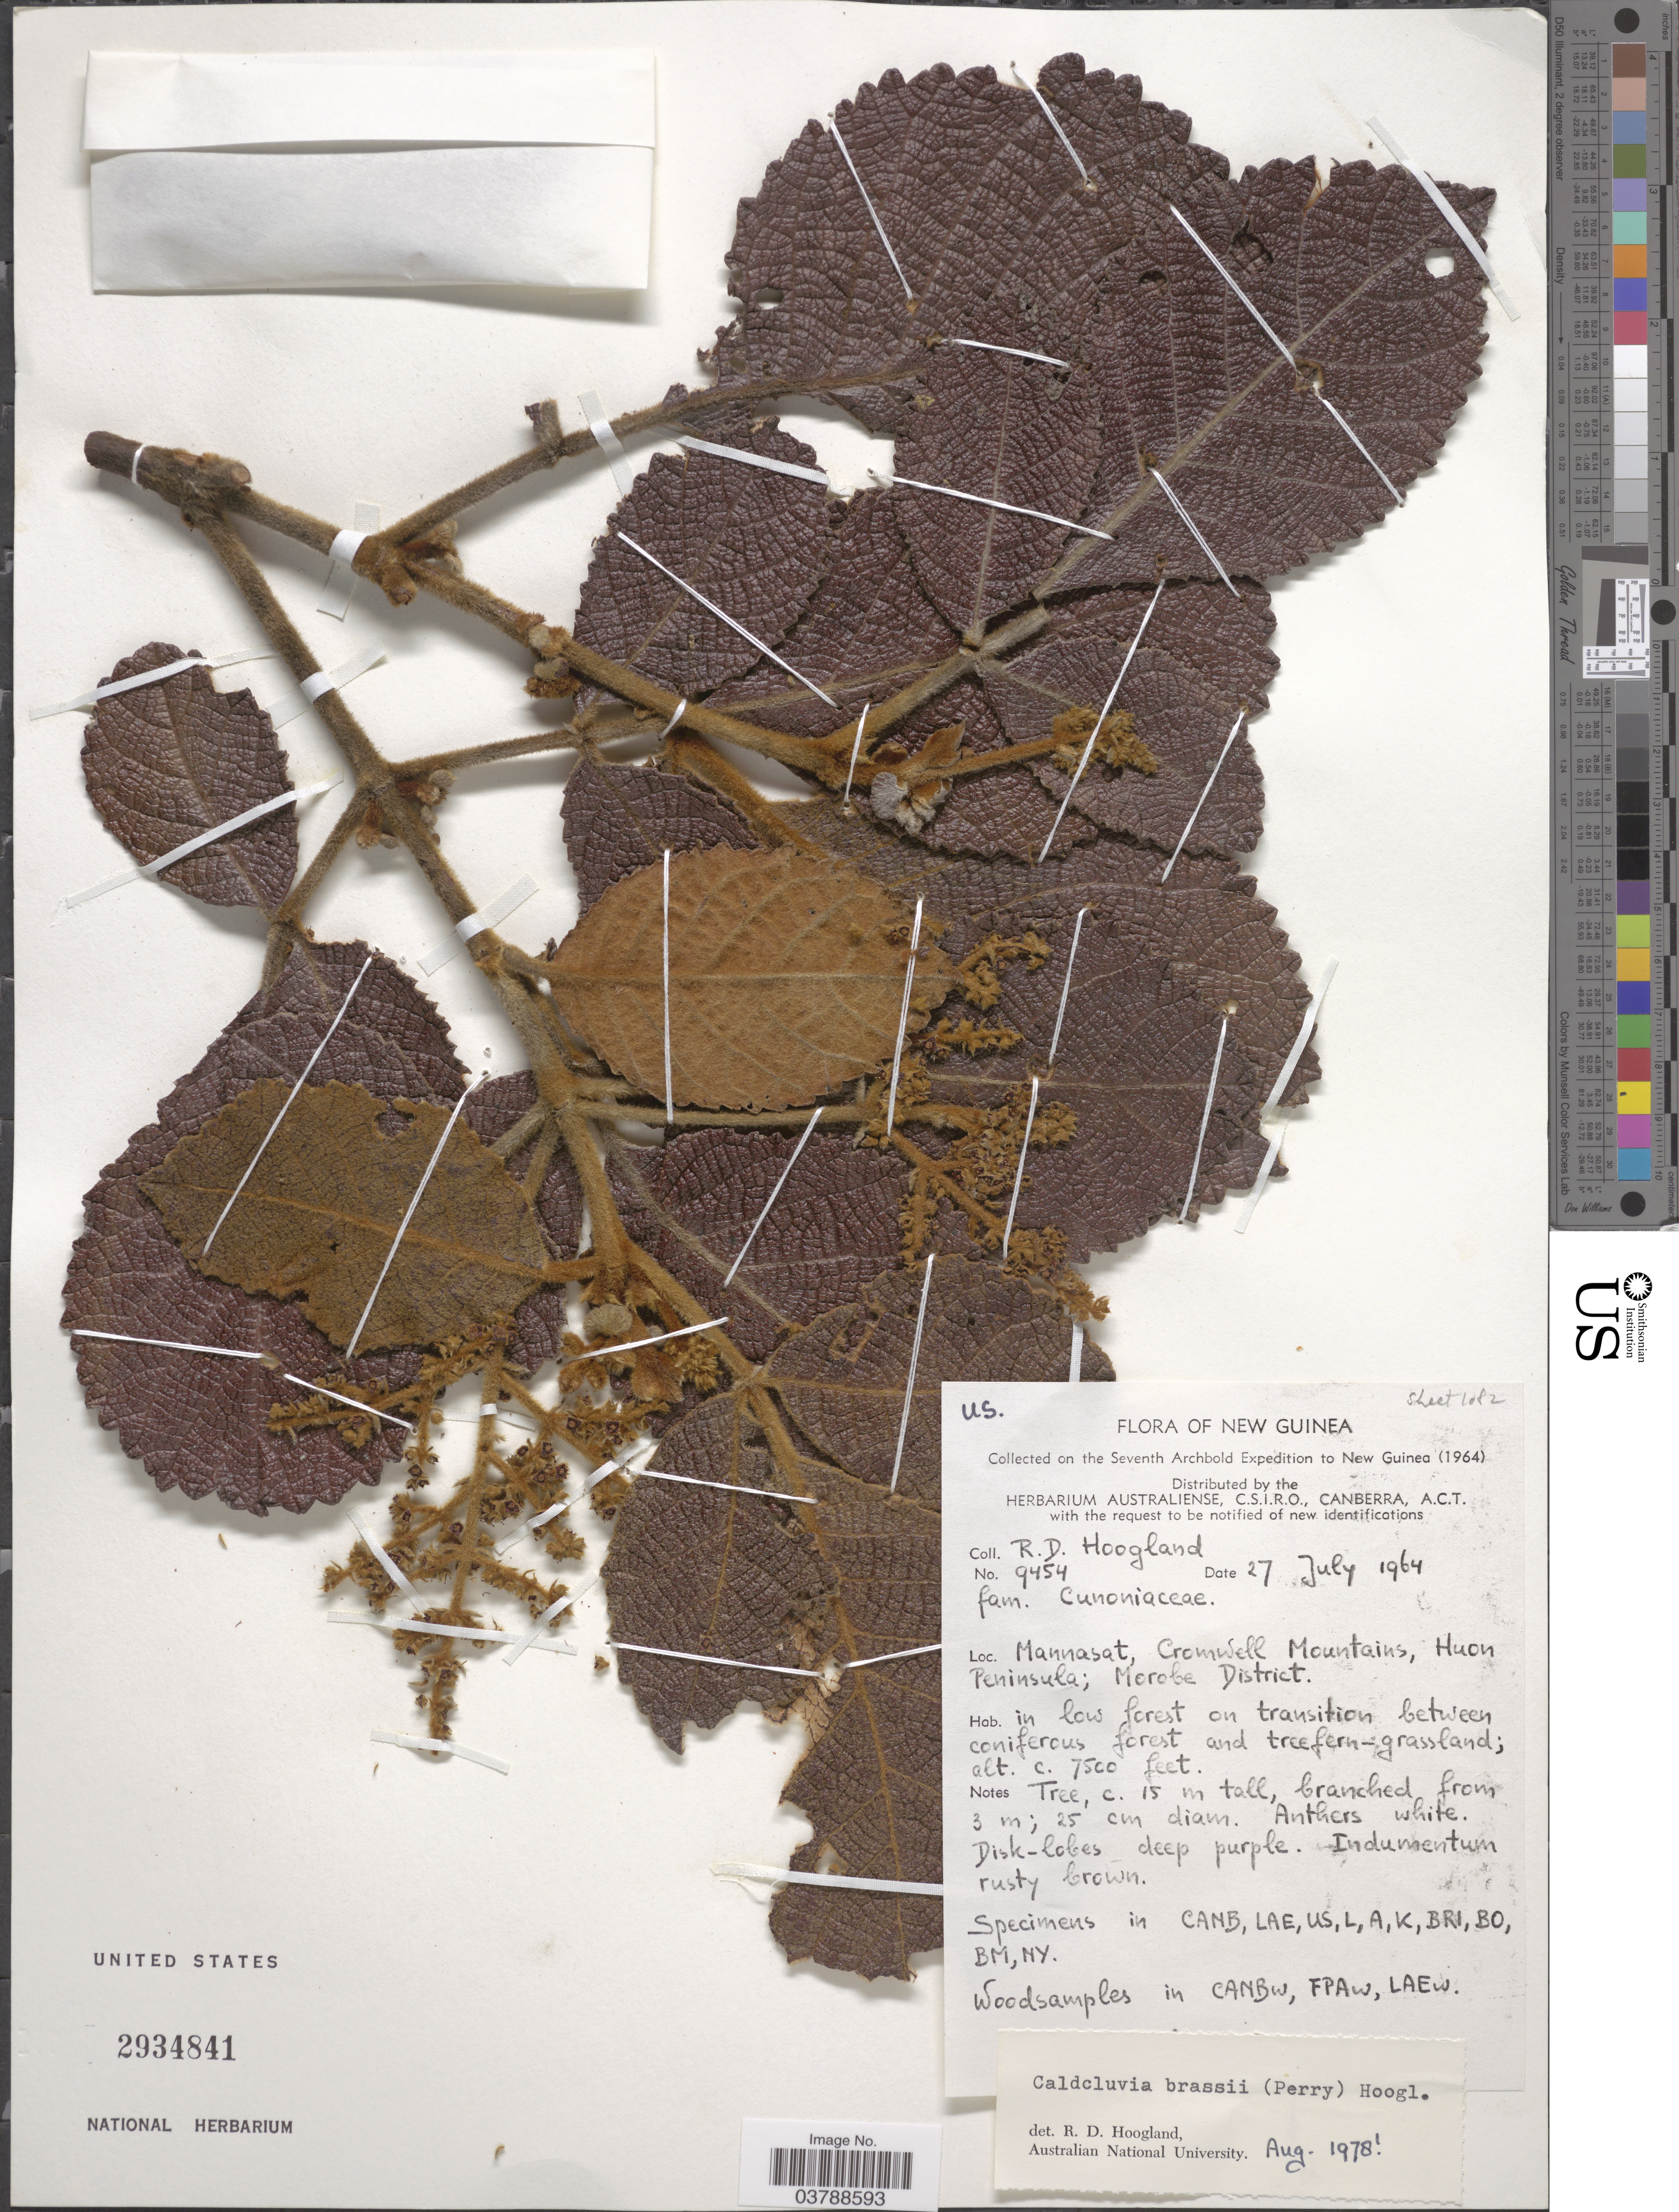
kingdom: Plantae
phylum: Tracheophyta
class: Magnoliopsida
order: Oxalidales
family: Cunoniaceae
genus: Caldcluvia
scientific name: Caldcluvia brassii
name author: (L.M. Perry) Hoogland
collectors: R. D. Hoogland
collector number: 9454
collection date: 1964-07-27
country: Papua New Guinea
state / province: Morobe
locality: New Guinea. Mannasat, Cromwell Mountains, Huon Peninsula; Morobe District.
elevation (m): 2286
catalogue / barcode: US 2934841